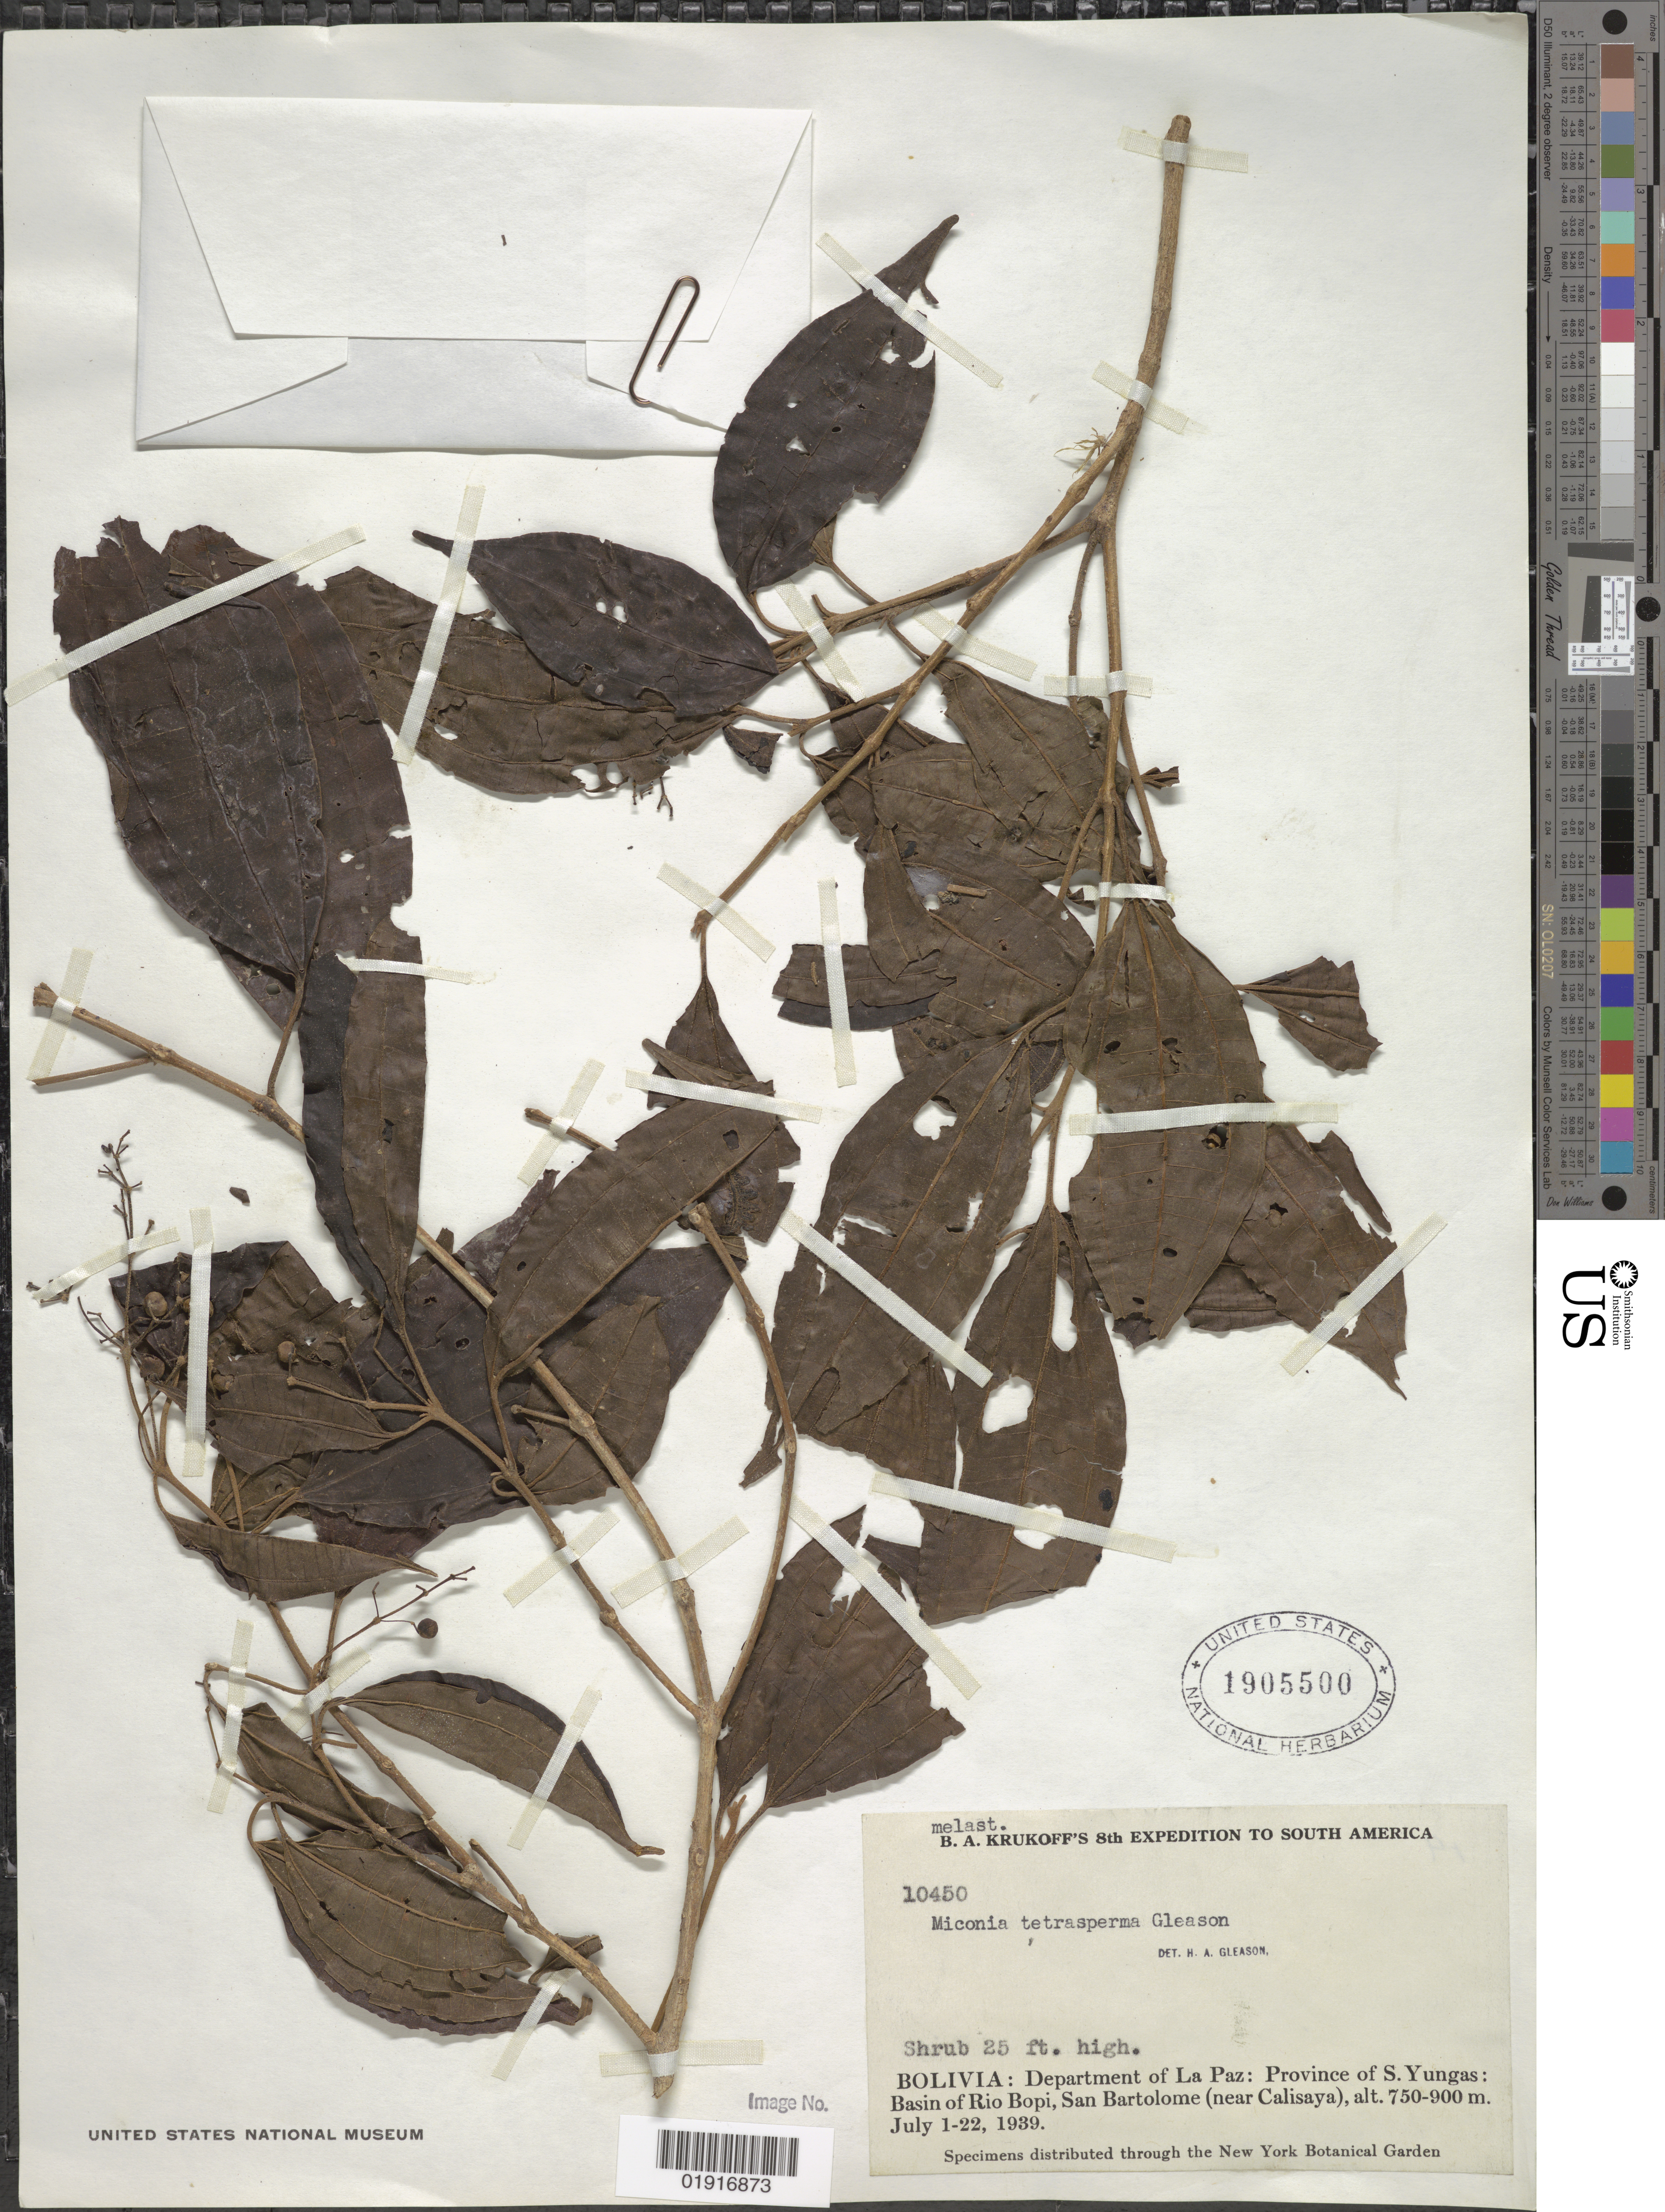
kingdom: Plantae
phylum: Tracheophyta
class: Magnoliopsida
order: Myrtales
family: Melastomataceae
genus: Miconia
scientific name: Miconia tetrasperma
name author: Gleason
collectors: B. A. Krukoff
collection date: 1939-07-01/1939-07-22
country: Bolivia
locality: Department of La Paz: Province of S. Yungas: Basin of Rio Bopi, San Bartolome (near Calisaya)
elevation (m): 750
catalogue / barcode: US 1905500